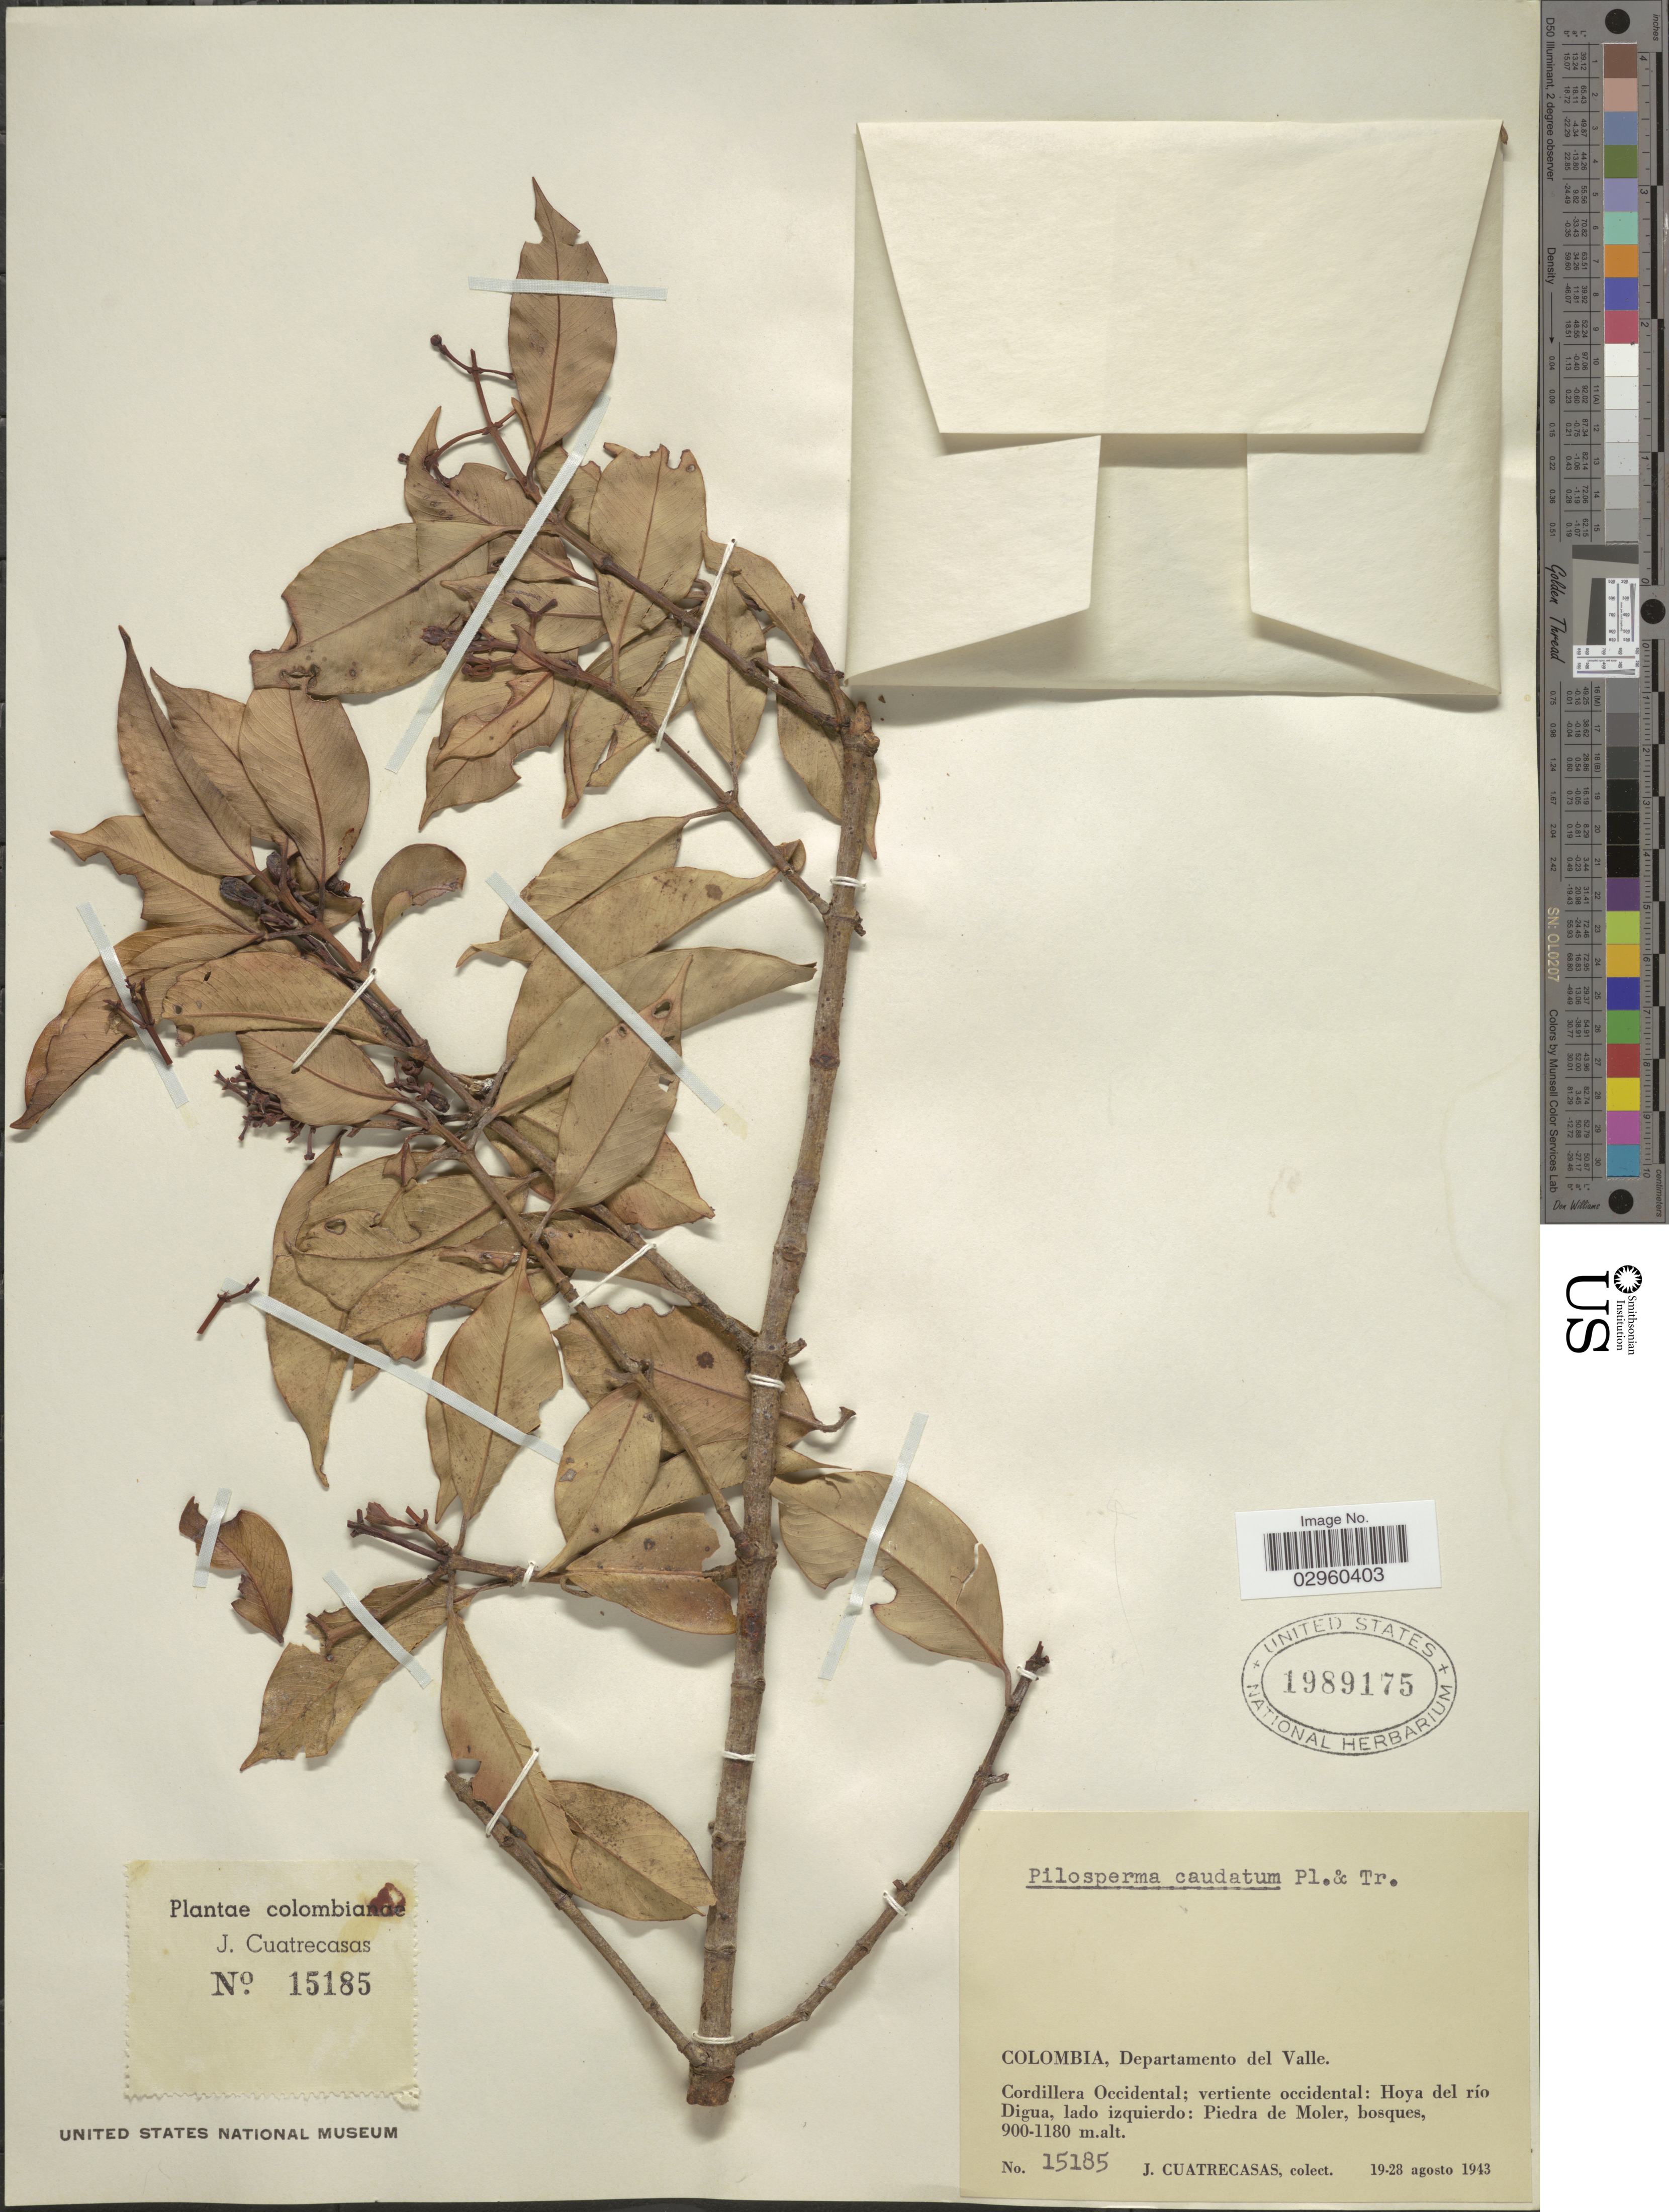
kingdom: Plantae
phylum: Tracheophyta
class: Magnoliopsida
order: Malpighiales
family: Clusiaceae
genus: Clusia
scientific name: Clusia caudata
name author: (Planch. & Triana) Pipoly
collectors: J. Cuatrecasas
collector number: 15185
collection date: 1943-08-19/1943-08-28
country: Colombia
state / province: Valle del Cauca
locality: Departamento del Valle. Cordillera Occidental: vertiente occidental: Hoya del río Digua, lado izquierdo: Piedra de Moler.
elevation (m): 900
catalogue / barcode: US 1989175